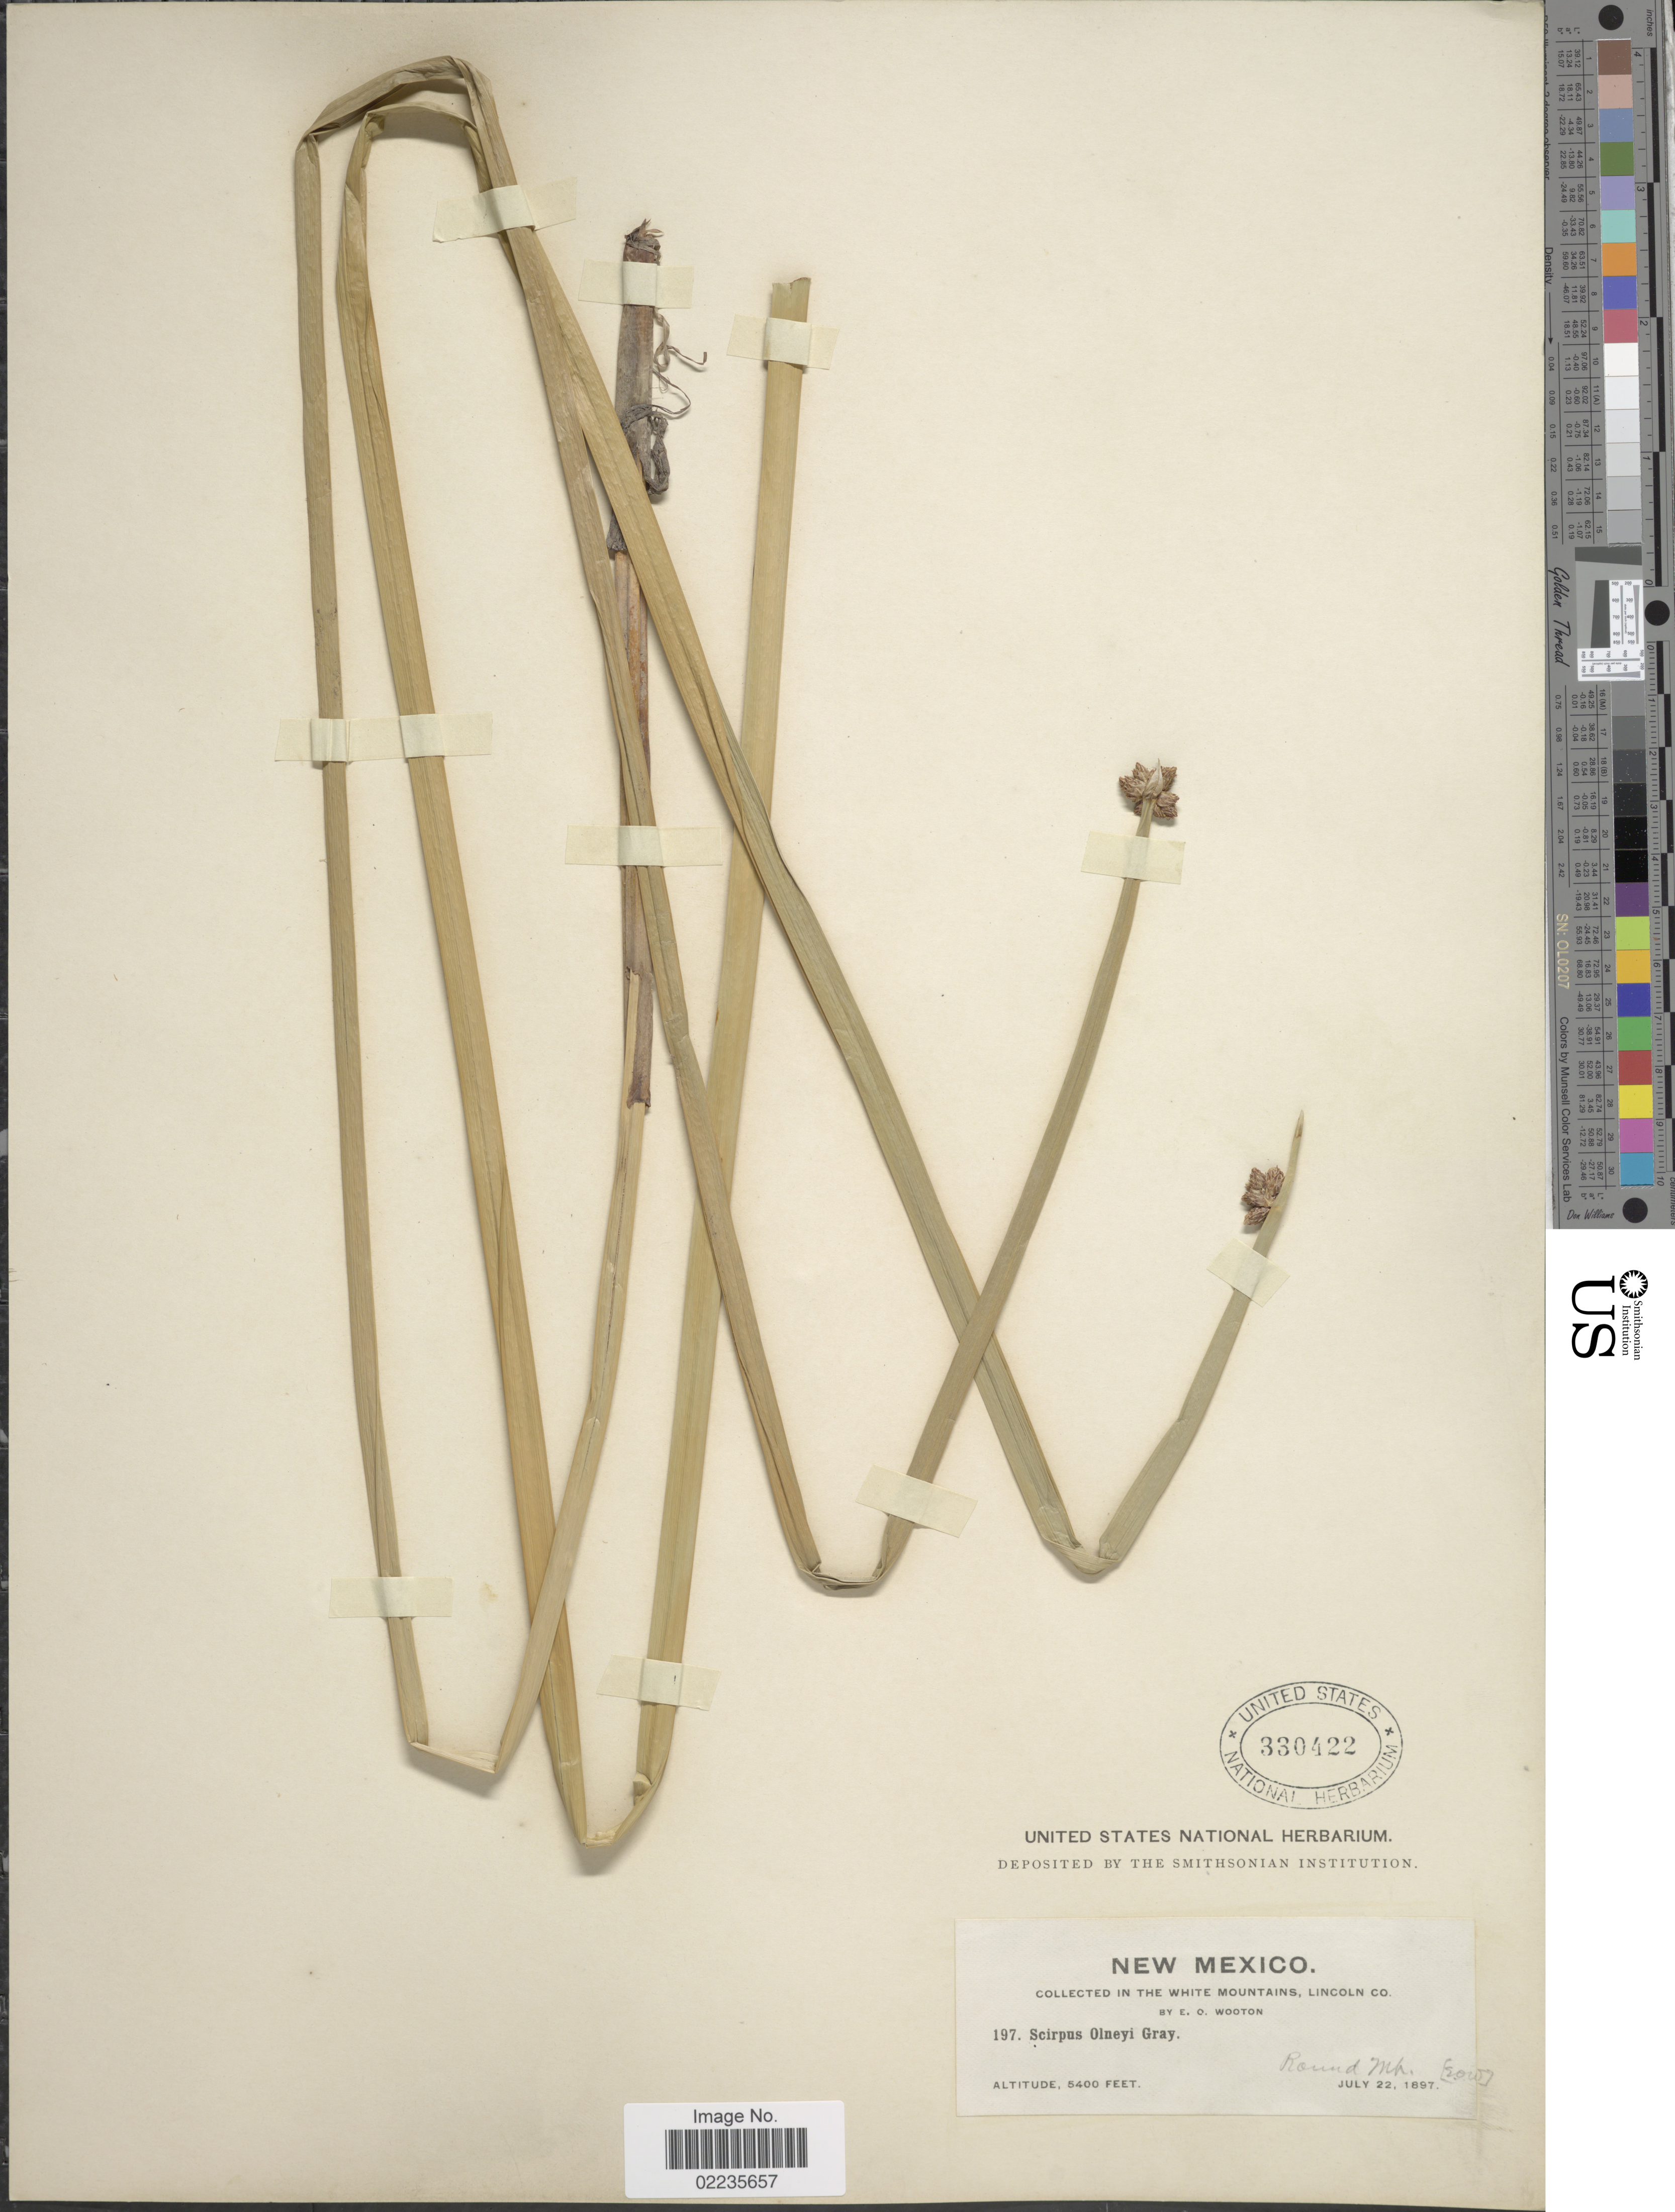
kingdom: Plantae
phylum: Tracheophyta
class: Liliopsida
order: Poales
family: Cyperaceae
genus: Schoenoplectus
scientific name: Schoenoplectus americanus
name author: (Pers.) Volkart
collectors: E. O. Wooton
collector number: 197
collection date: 1897-07-22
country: United States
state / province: New Mexico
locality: In the White Mountains, Lincoln Co.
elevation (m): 1646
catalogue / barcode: US 330422